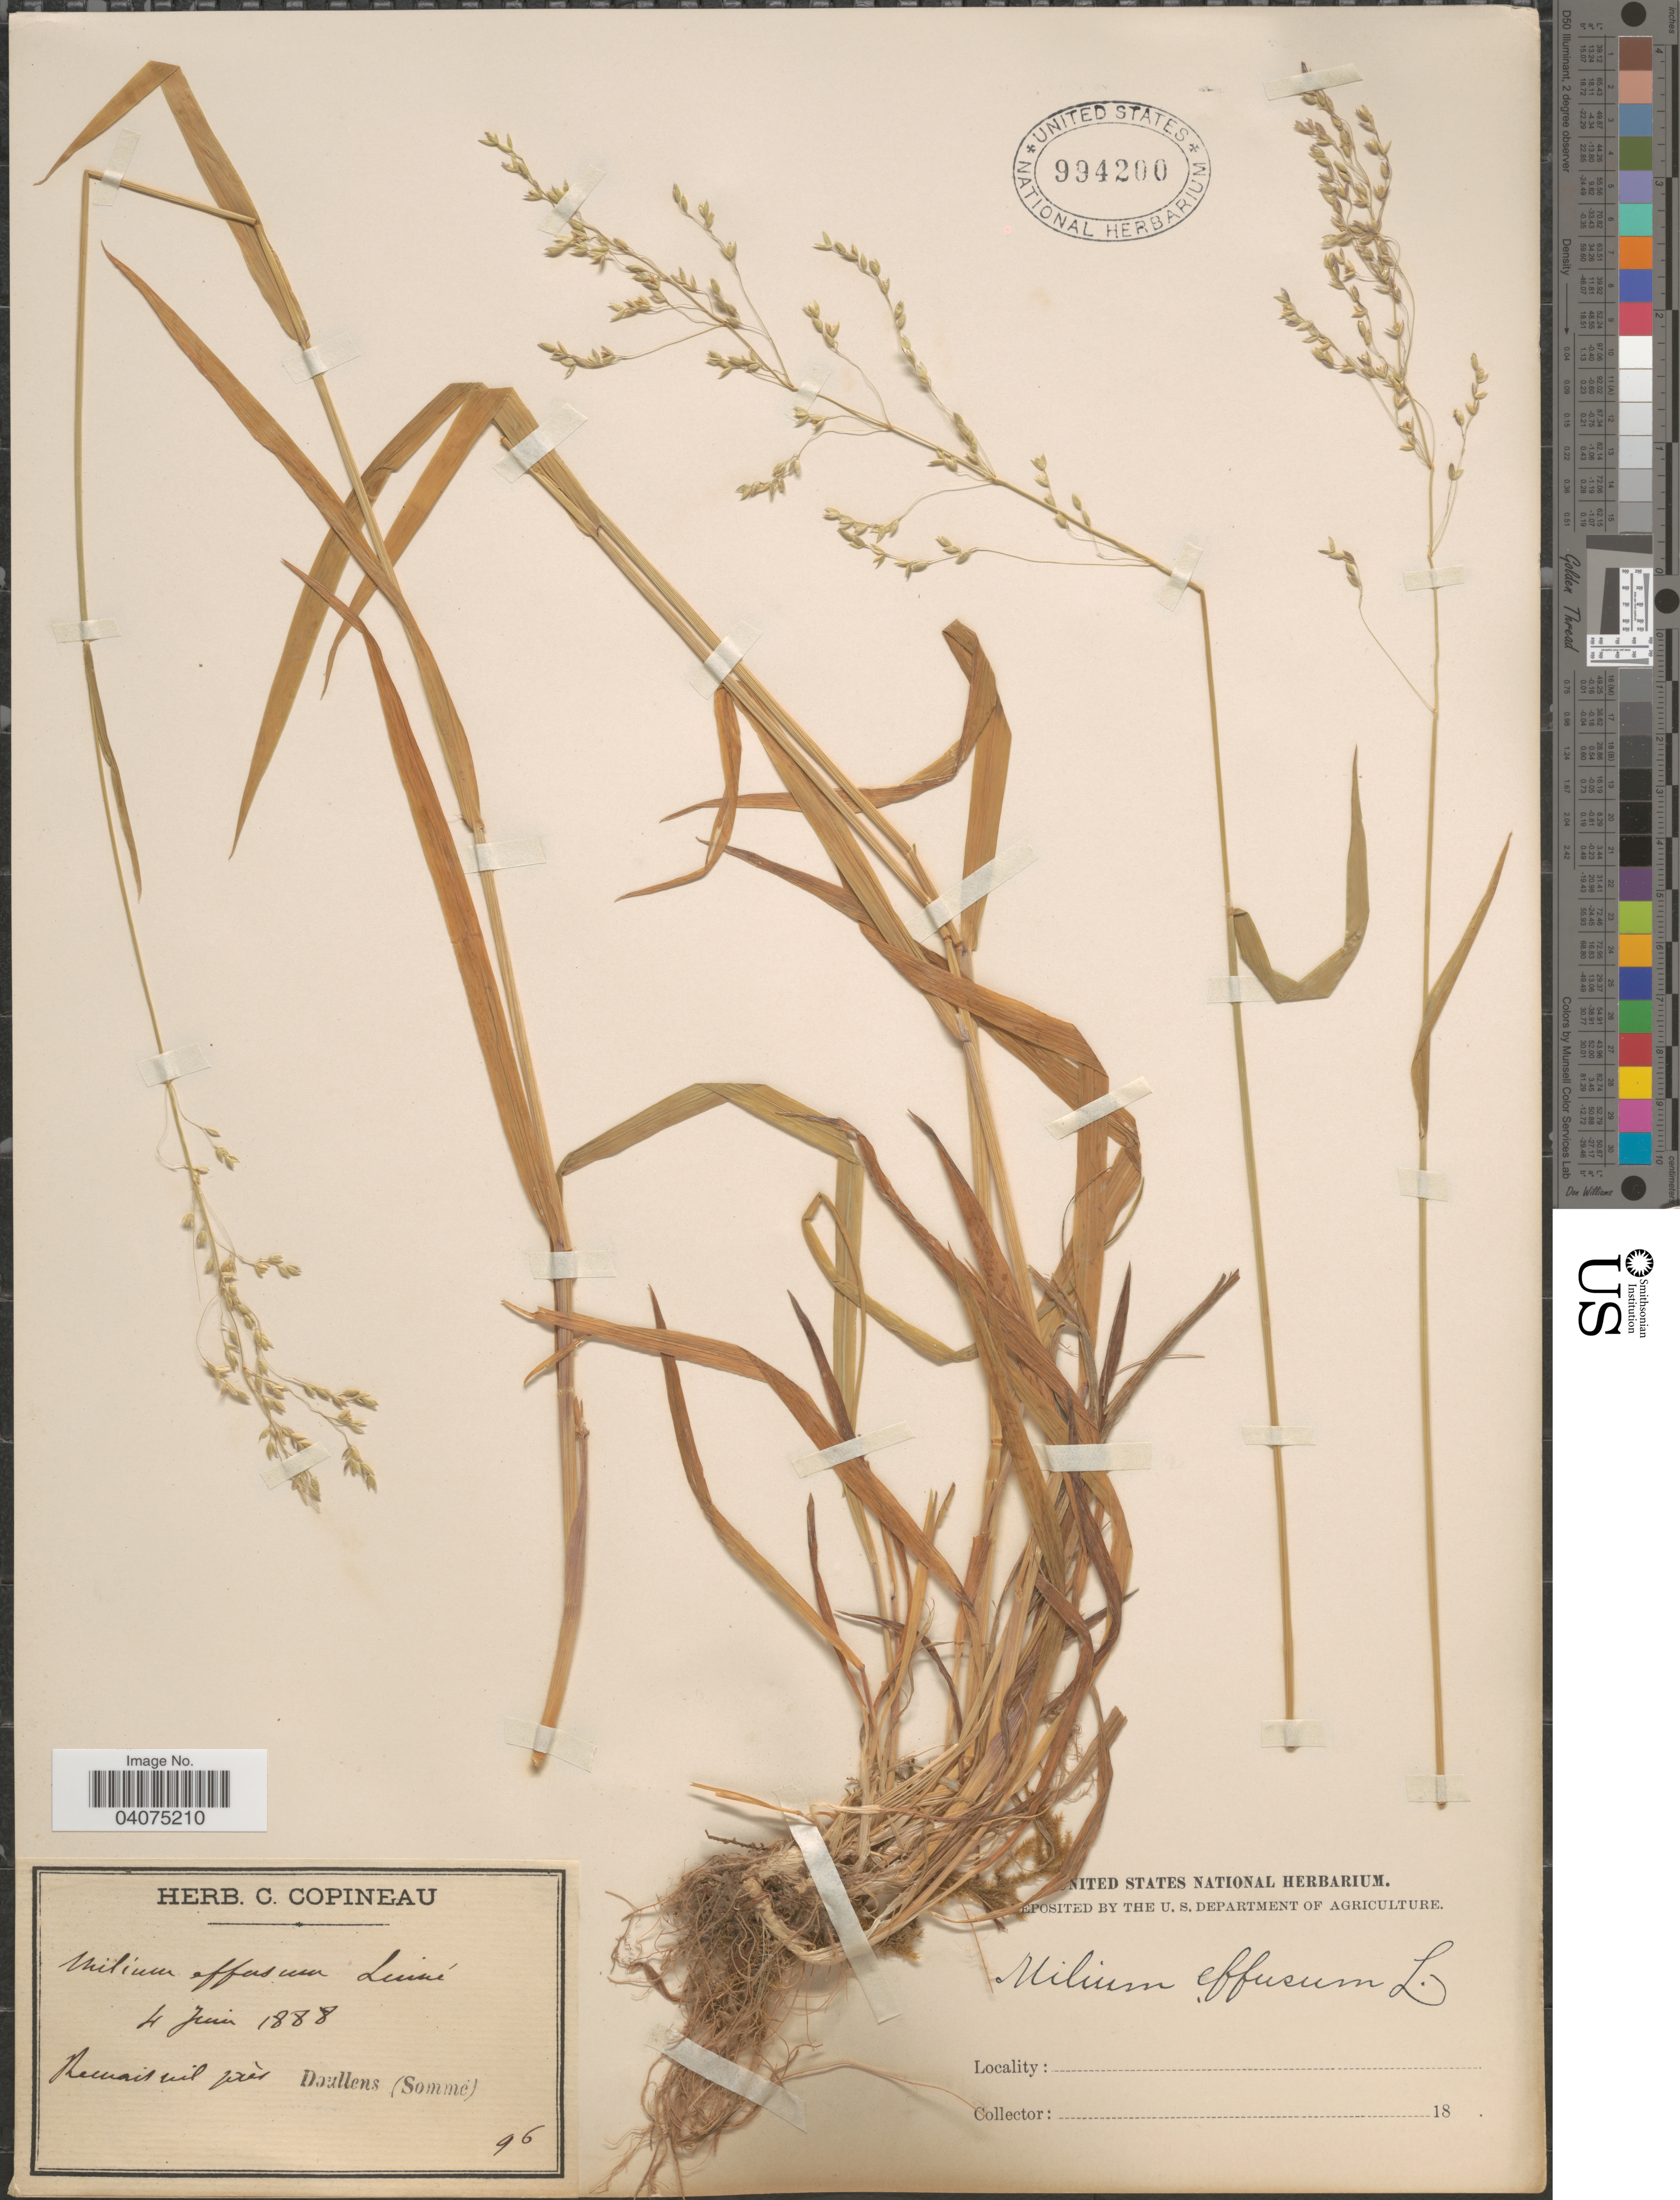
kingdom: Plantae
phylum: Tracheophyta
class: Liliopsida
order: Poales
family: Poaceae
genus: Milium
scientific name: Milium effusum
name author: L.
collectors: ex herb. C. Copineau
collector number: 96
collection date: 1888-06-04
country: France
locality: [illegible text] prés Doullens (Sommé).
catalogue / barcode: US 994200